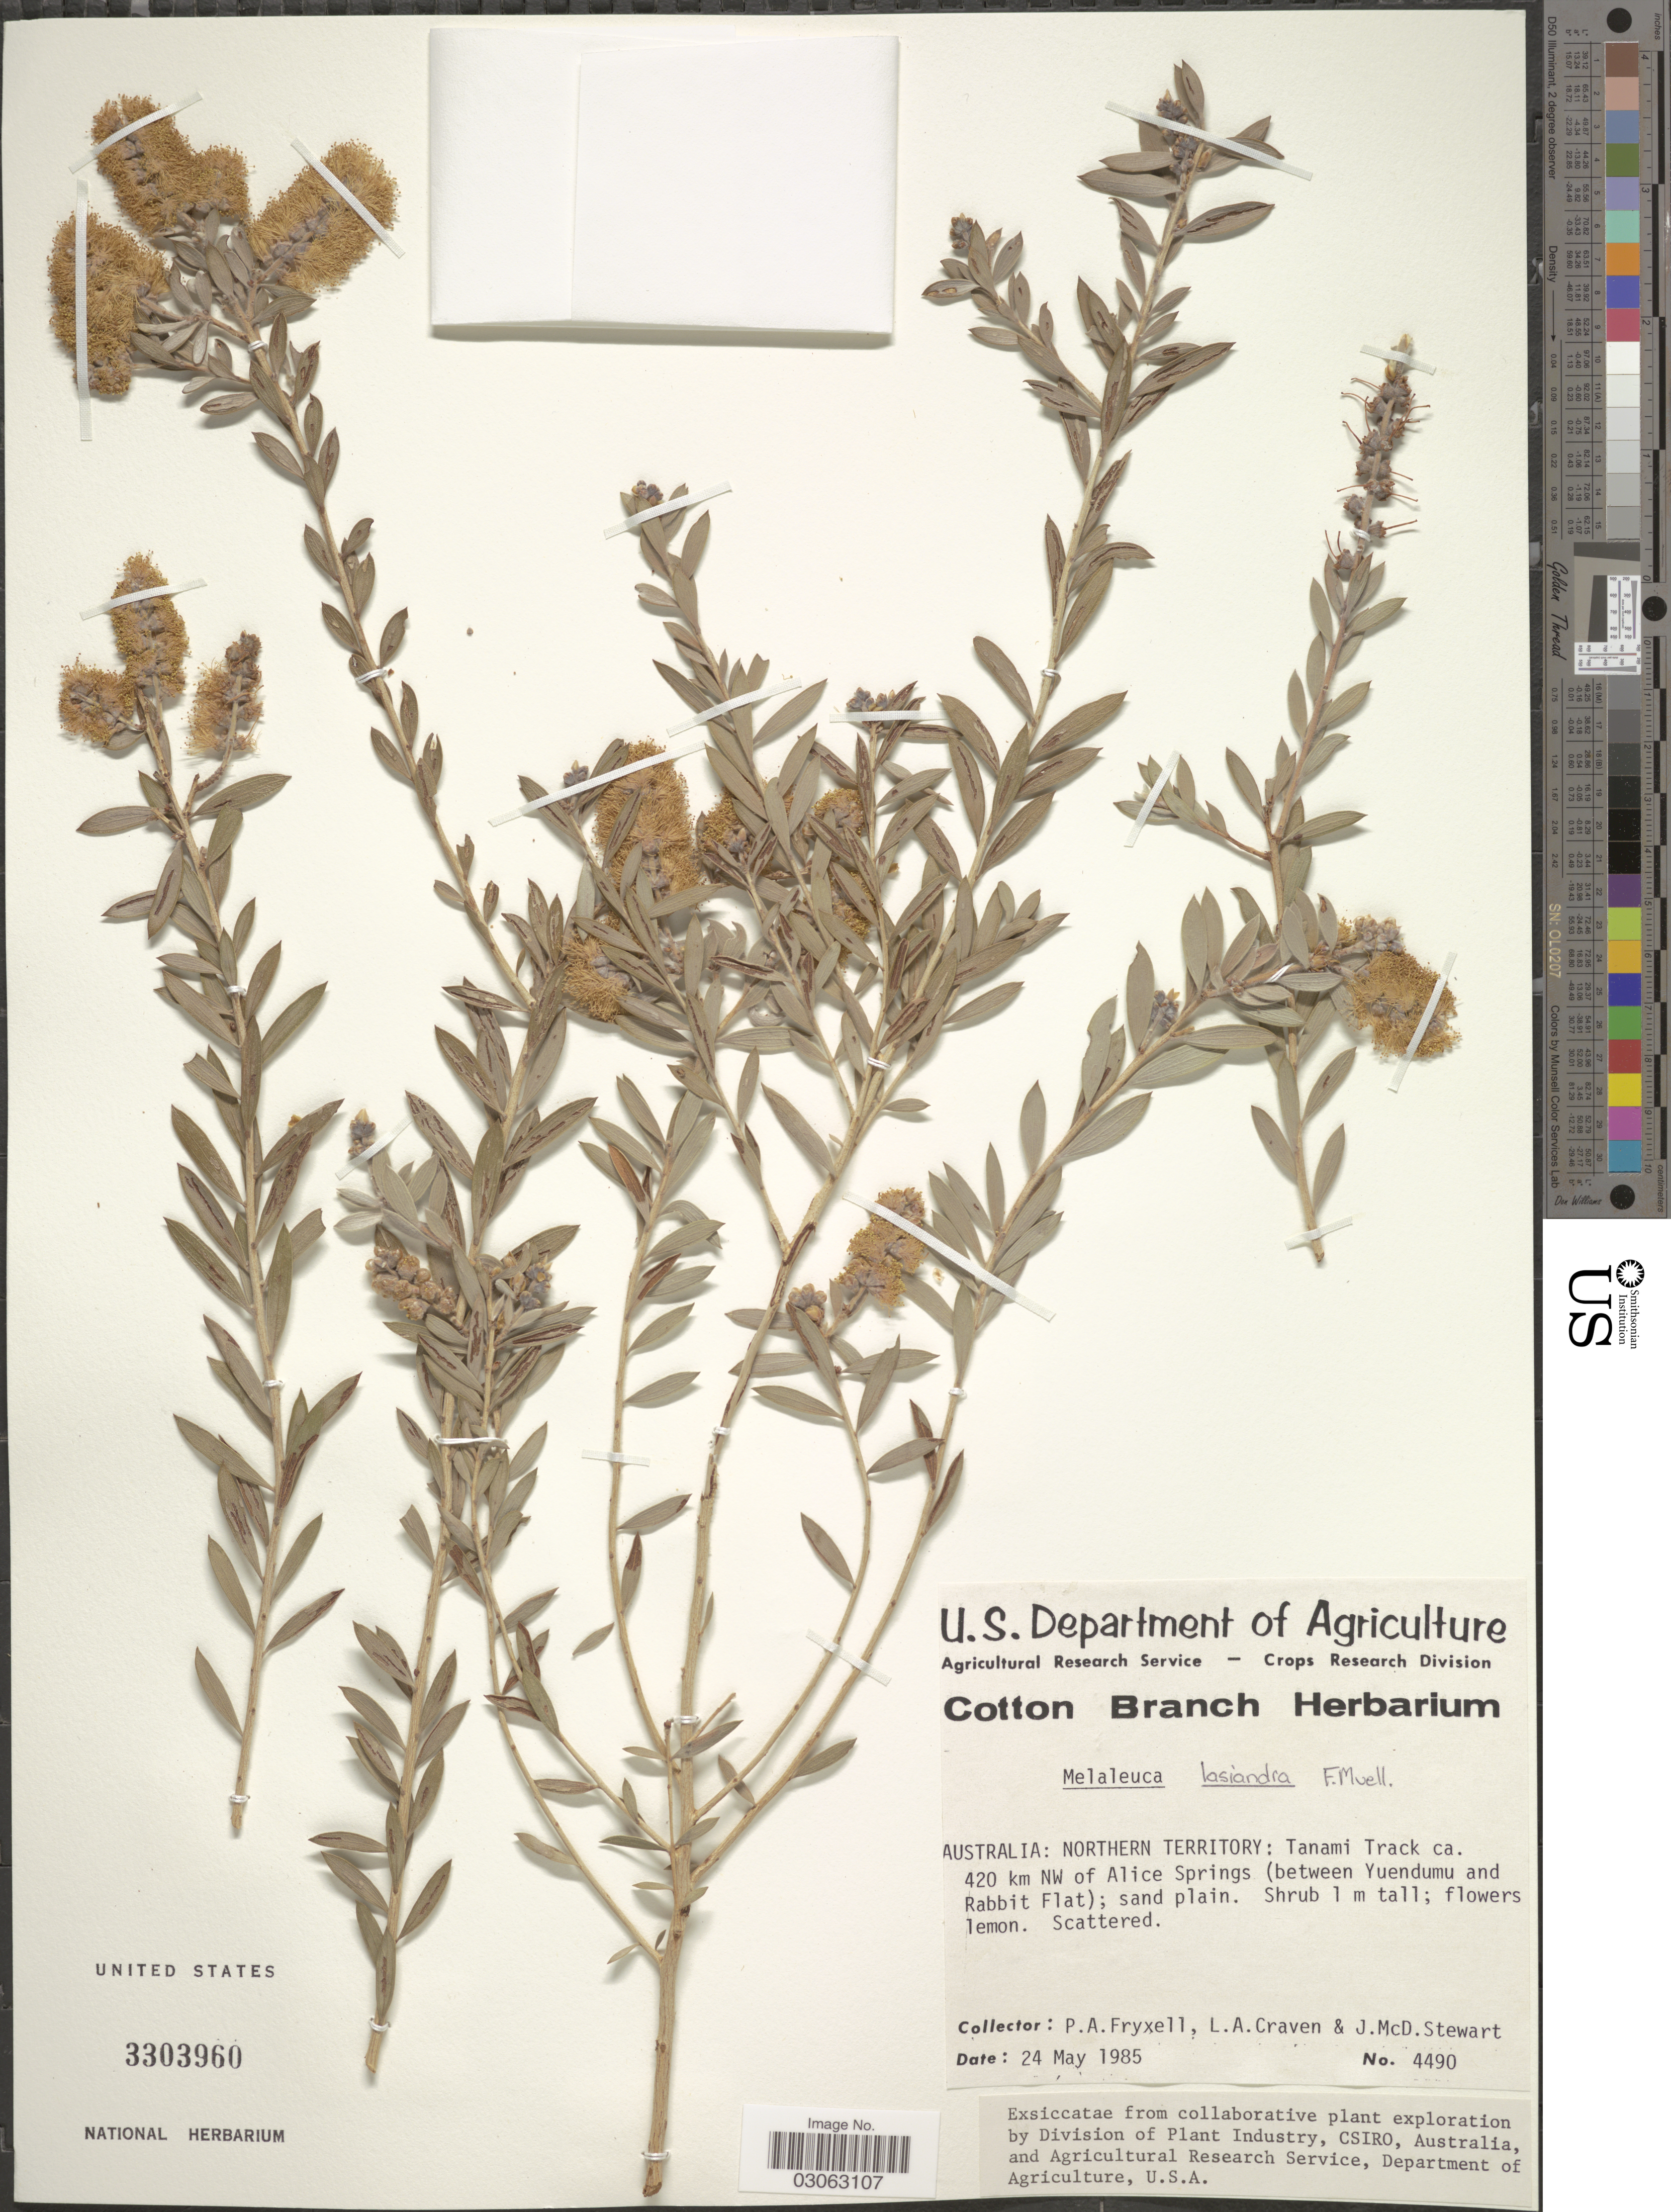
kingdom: Plantae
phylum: Tracheophyta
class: Magnoliopsida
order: Myrtales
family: Myrtaceae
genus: Melaleuca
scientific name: Melaleuca lasiandra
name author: F. Muell.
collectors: P. A. Fryxell, L. A. Craven & J. Stewart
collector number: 4490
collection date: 1985-05-24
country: Australia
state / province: Northern Territory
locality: Tanami Track ca. 420 km NW of Alice Springs (between Yuendumu and Rabbit Flat).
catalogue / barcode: US 3303960